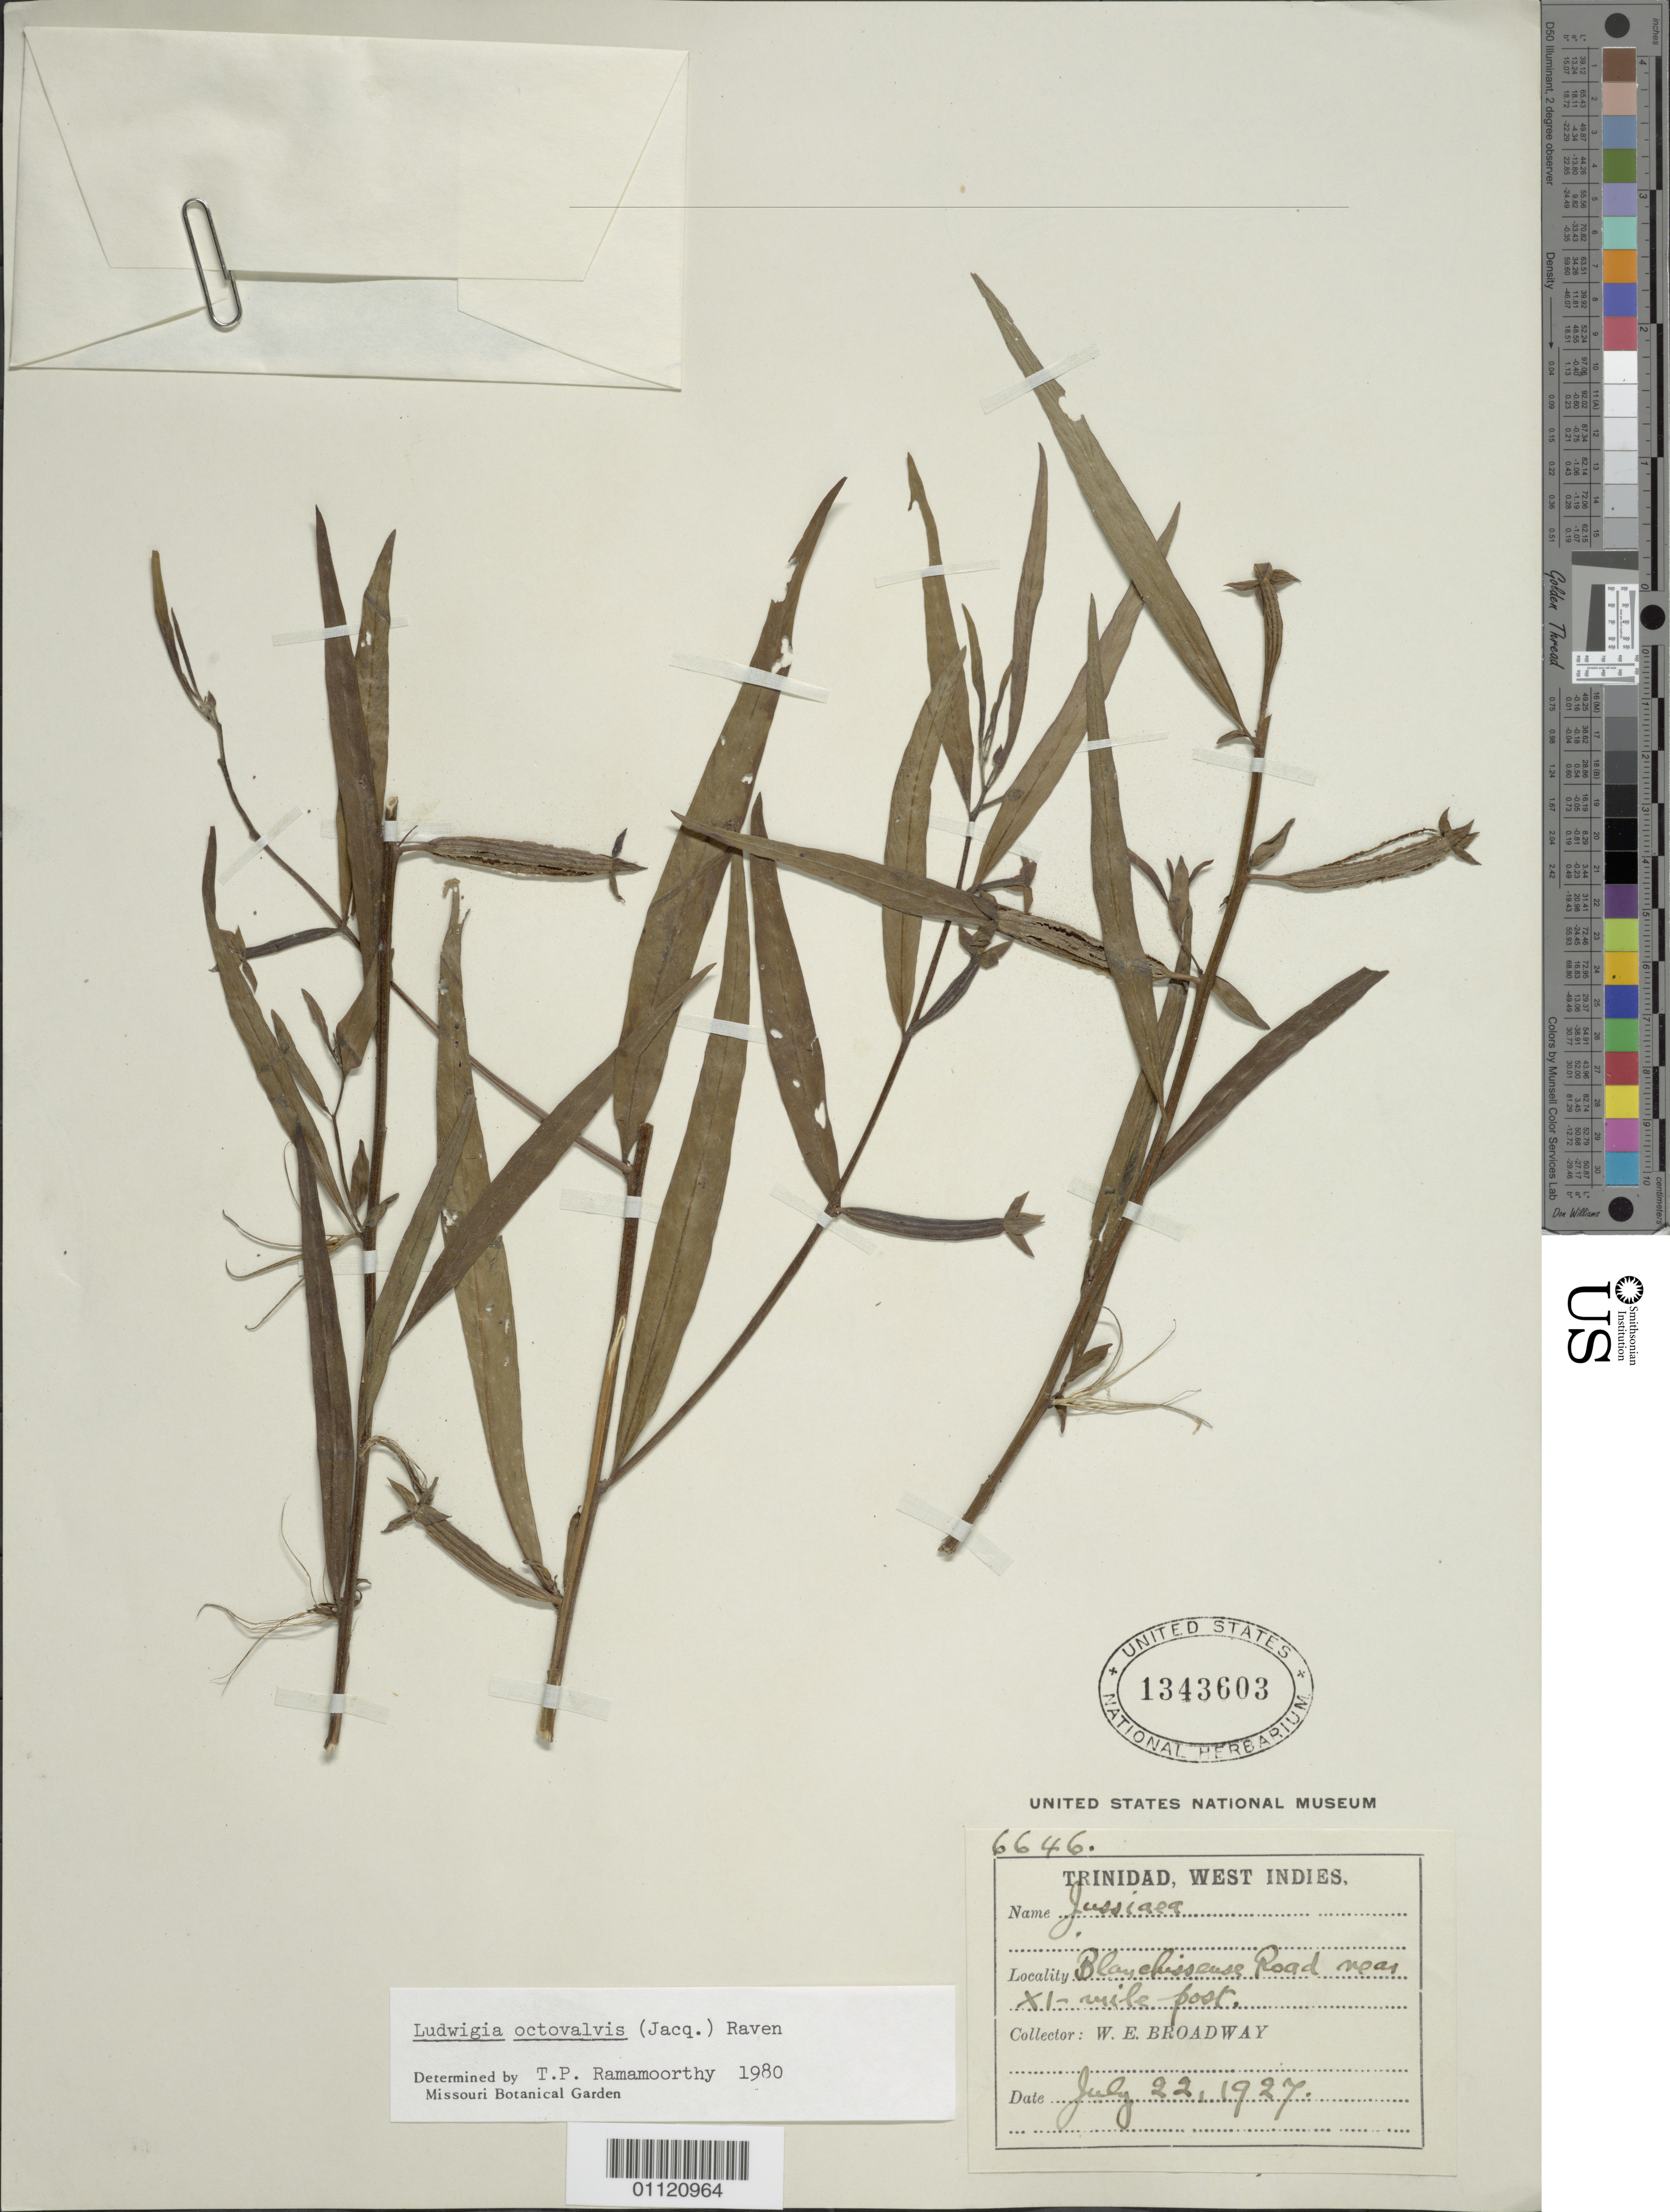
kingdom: Plantae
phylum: Tracheophyta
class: Magnoliopsida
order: Myrtales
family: Onagraceae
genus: Ludwigia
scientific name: Ludwigia octovalvis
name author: (Jacq.) P.H. Raven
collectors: W. E. Broadway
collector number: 6646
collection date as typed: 22 Jul 1927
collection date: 1927-07-22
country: Trinidad and Tobago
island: Trinidad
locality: Blanchisseuse Road near XI mi post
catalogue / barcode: US 1343603